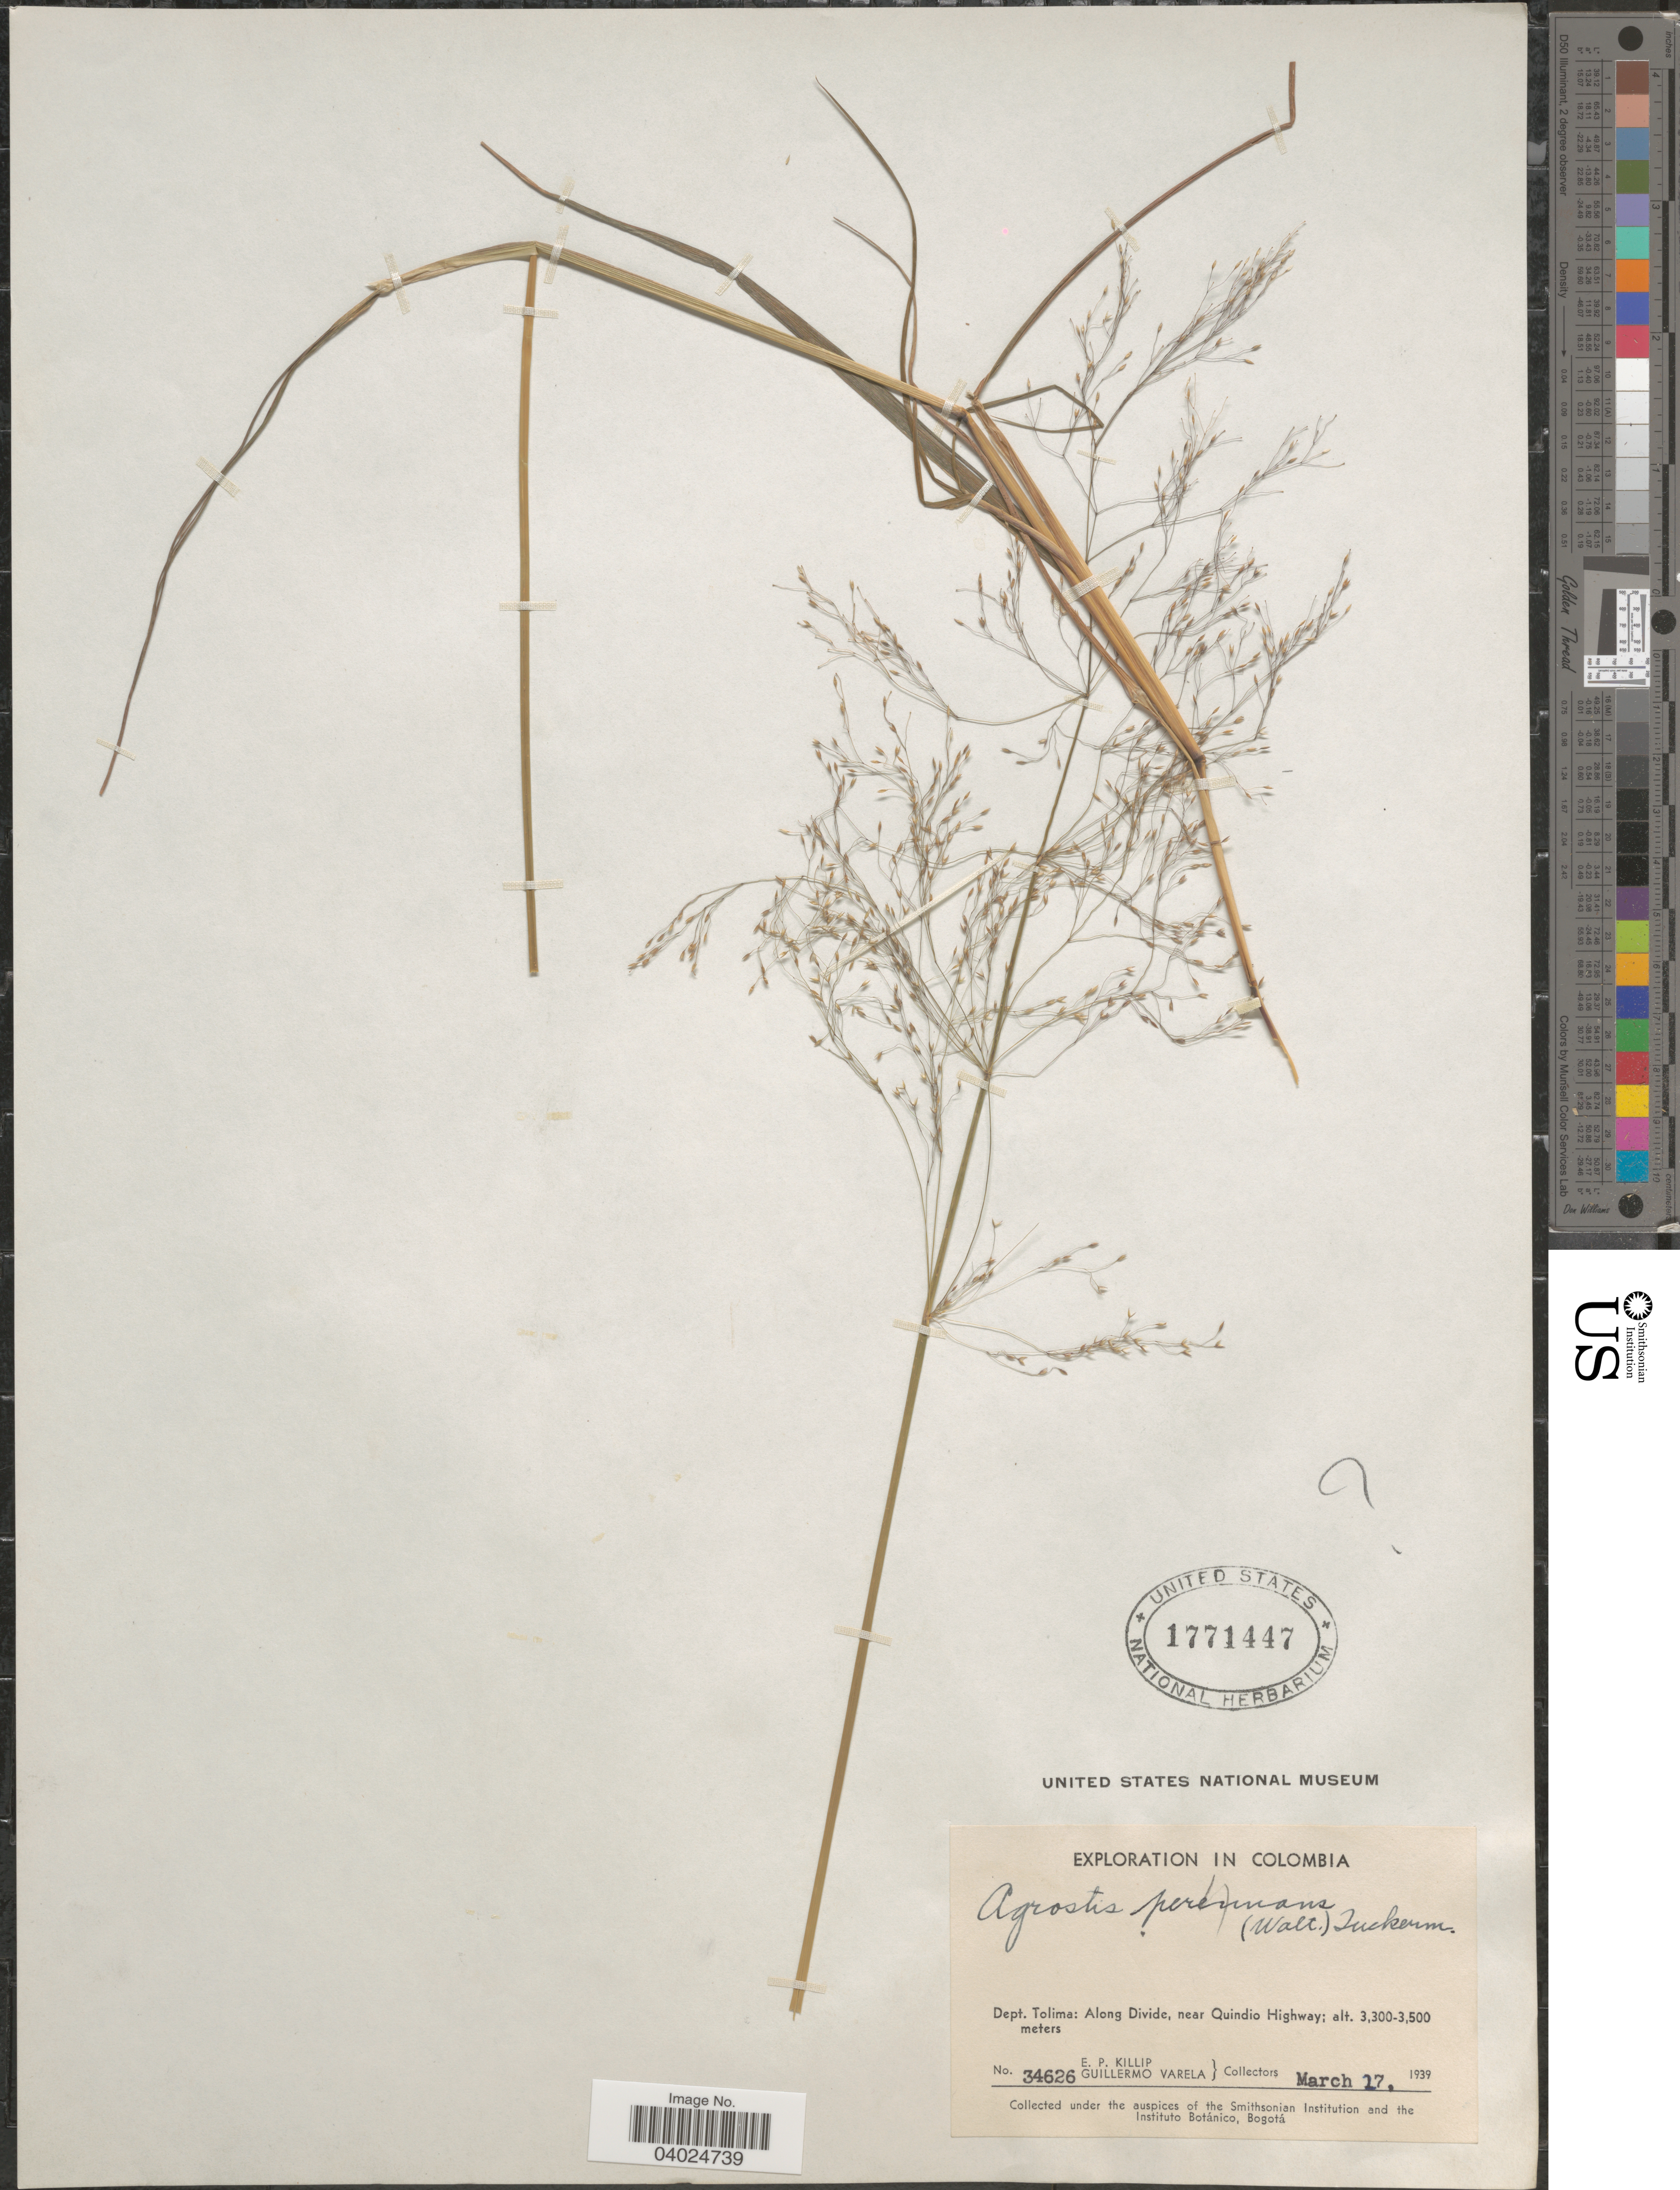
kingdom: Plantae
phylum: Tracheophyta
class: Liliopsida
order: Poales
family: Poaceae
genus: Agrostis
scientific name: Agrostis stolonifera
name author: L.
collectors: E. P. Killip & G. Varela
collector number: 34626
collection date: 1939-03-17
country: Colombia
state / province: Tolima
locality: Dept. Tolima: Along Divide, near Quindio Highway.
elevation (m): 3300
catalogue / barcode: US 1771447